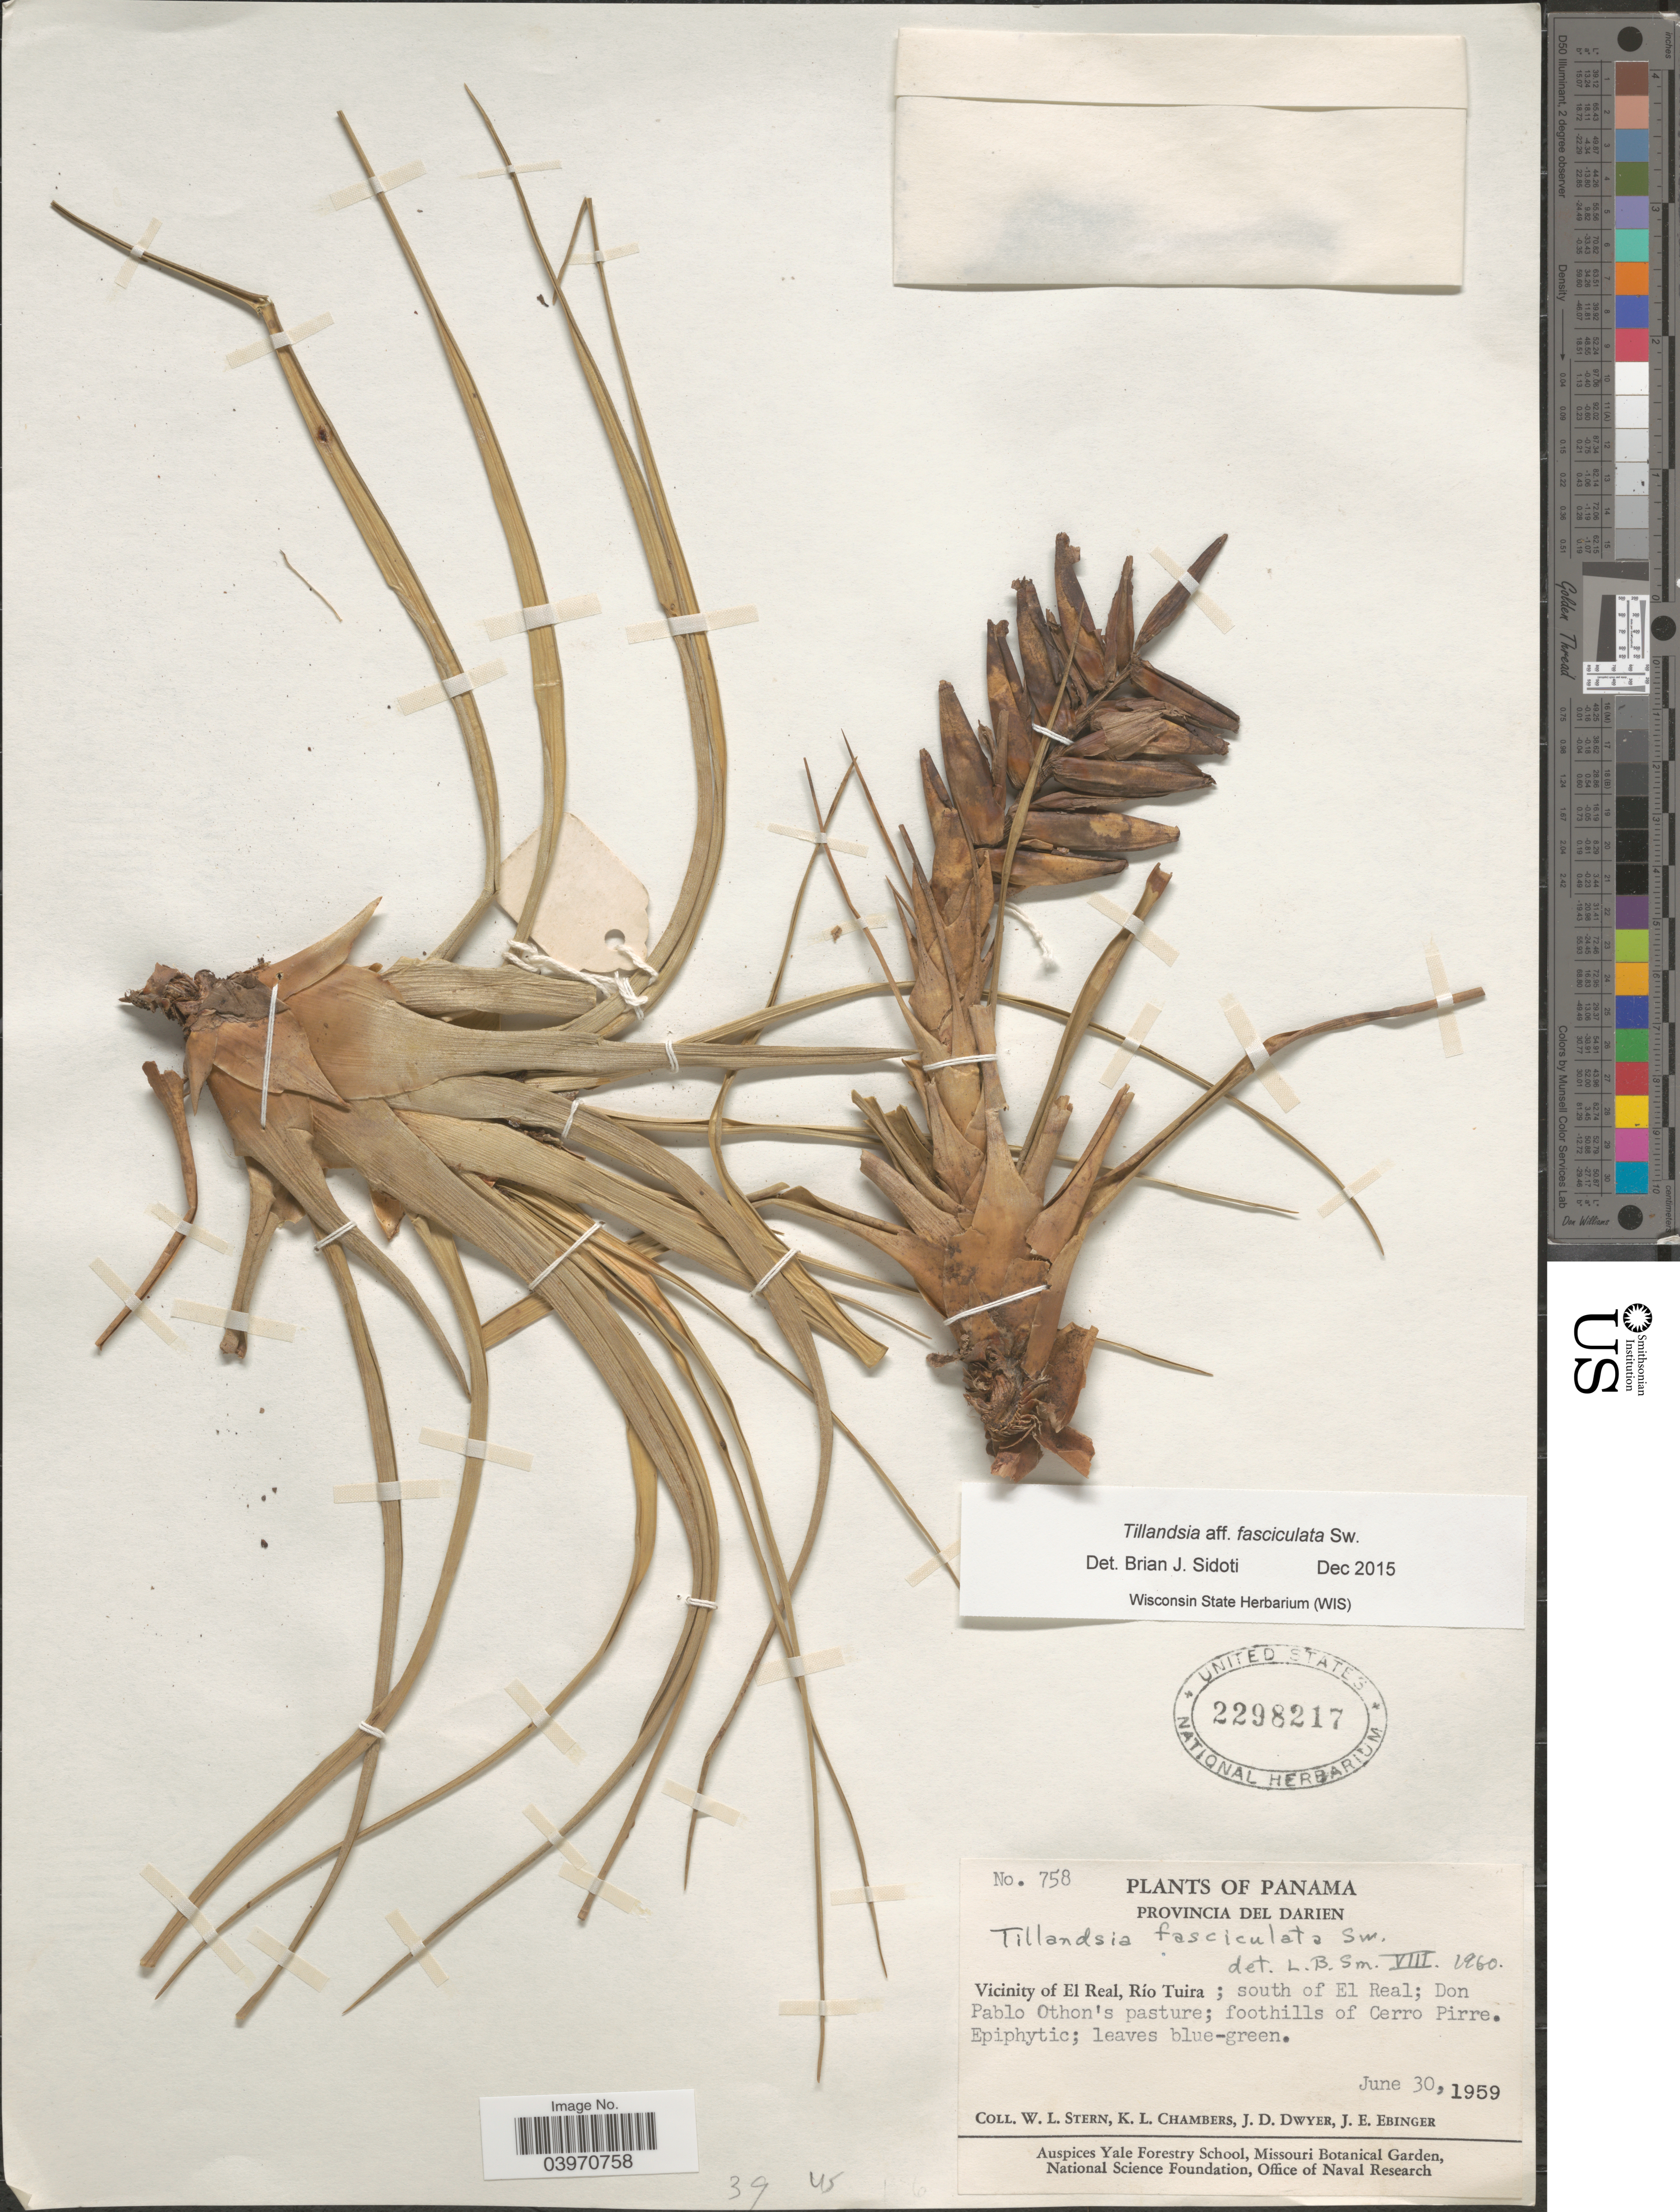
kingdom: Plantae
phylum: Tracheophyta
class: Liliopsida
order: Poales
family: Bromeliaceae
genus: Tillandsia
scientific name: Tillandsia fasciculata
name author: Sw.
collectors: W. L. Stern, K. Chambers, J. D. Dwyer & J. Ebinger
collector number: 758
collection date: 1959-06-30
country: Panama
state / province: Darien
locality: Vicinity of El Real, Río Tuira; south of El Real; Don Pablo Othon's pasture; foothills of Cerro Pirre.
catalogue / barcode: US 2298217